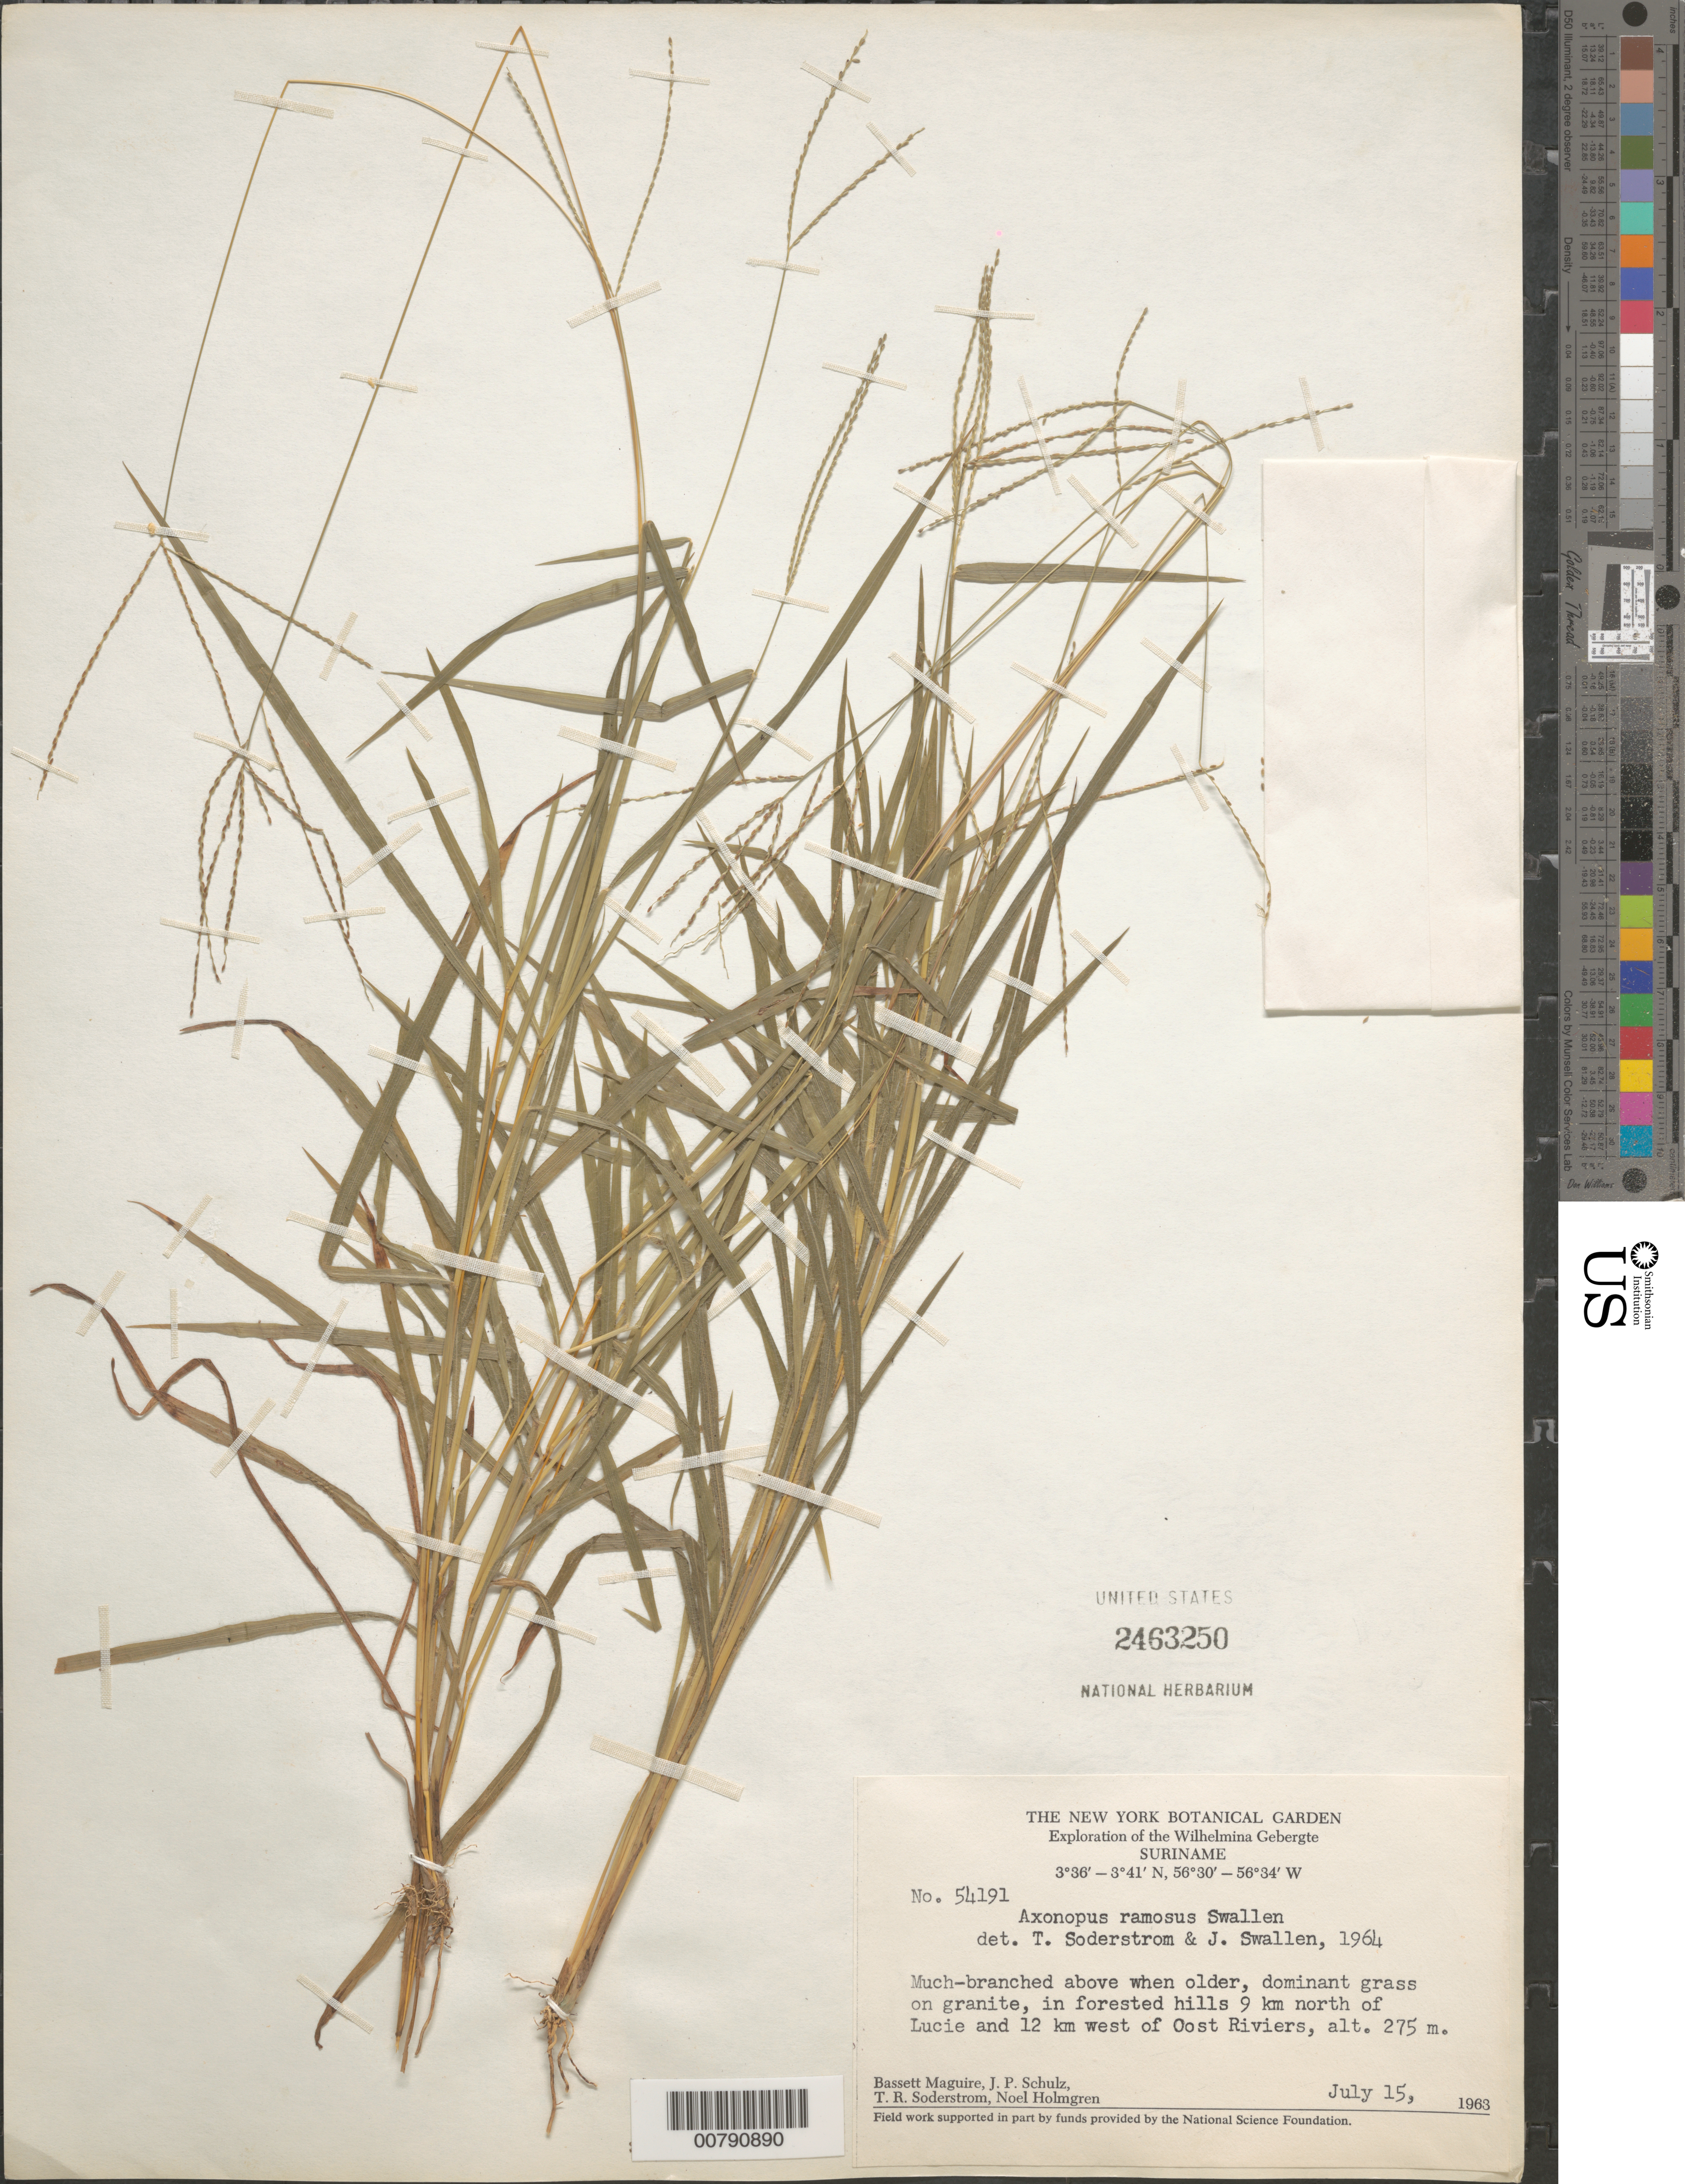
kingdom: Plantae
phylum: Tracheophyta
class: Liliopsida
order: Poales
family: Poaceae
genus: Axonopus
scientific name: Axonopus ramosus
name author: Swallen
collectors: B. Maguire, J. P. Schulz, T. R. Soderstrom & N. H. Holmgren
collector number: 54191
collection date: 1963-07-15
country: Suriname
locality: Exploration of the Wilhelmina Gebergte. On granite, in forested hills 9 km north of Lucie and 12 km west of Oost Riviers.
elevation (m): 275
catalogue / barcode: US 2463250